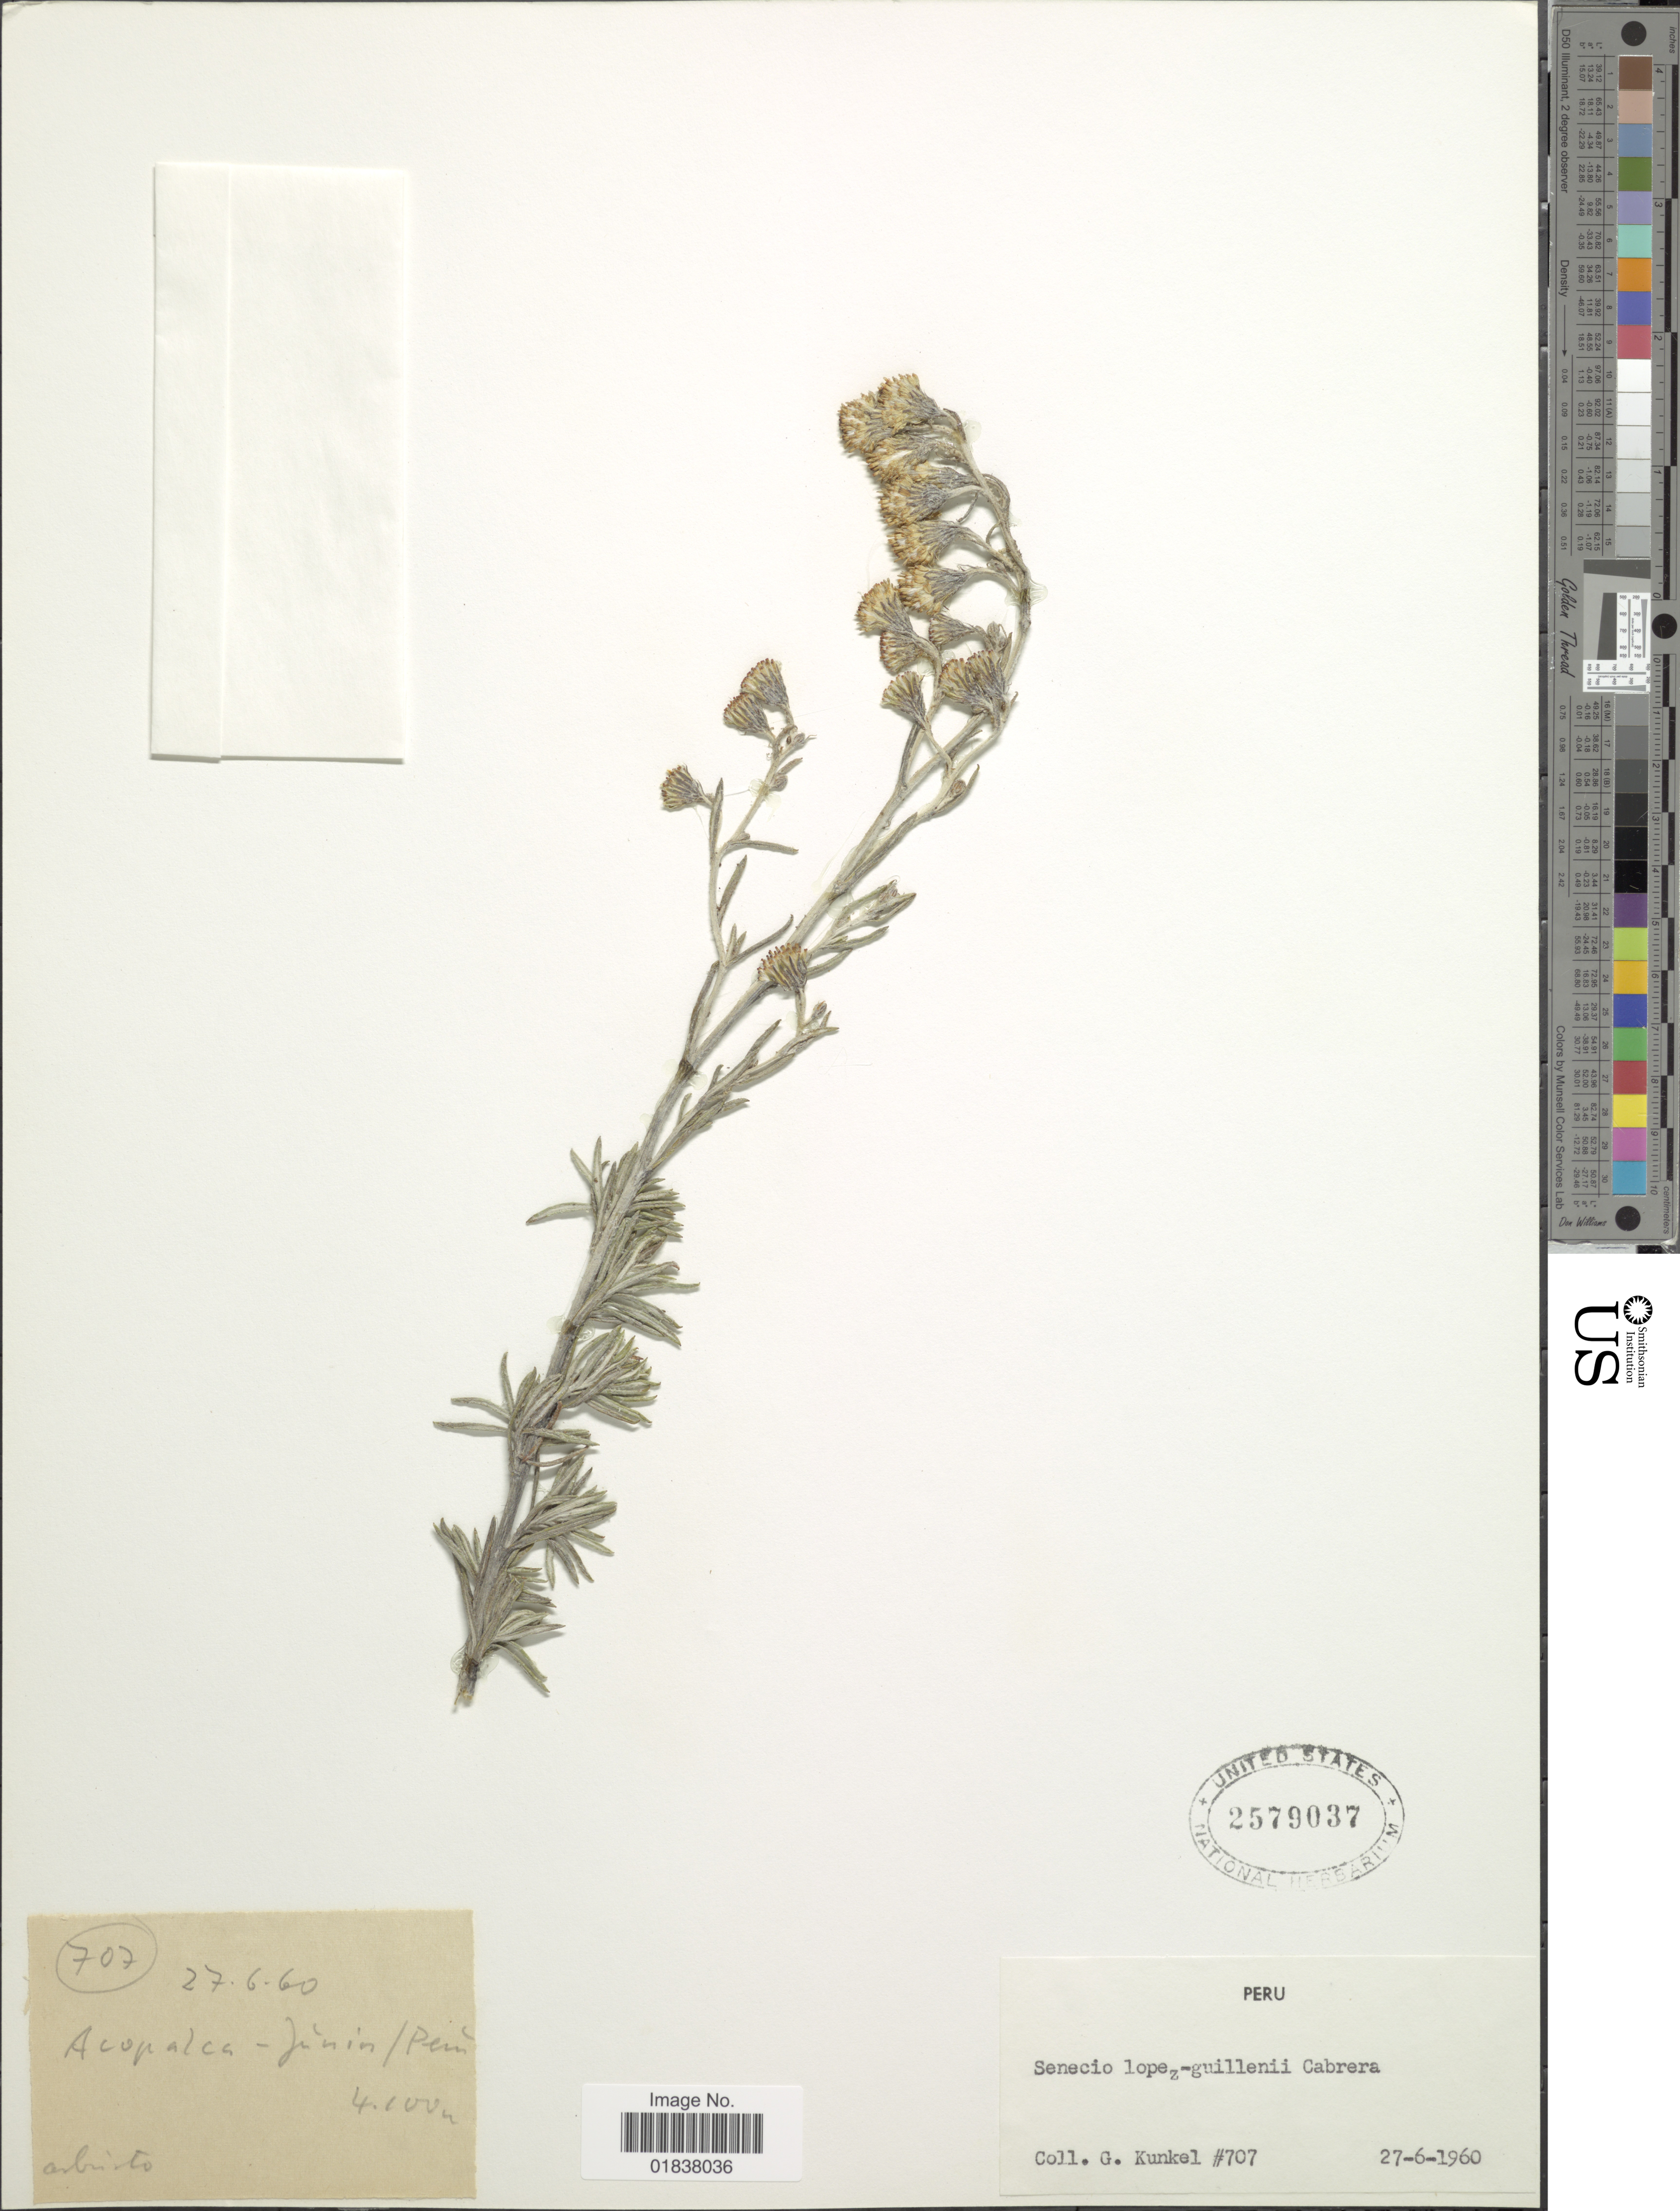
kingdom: Plantae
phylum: Tracheophyta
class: Magnoliopsida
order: Asterales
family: Asteraceae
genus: Senecio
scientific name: Senecio lopez-guillenii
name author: Cabrera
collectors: G. Kunkel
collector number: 707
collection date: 1960-06-27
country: Peru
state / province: Junín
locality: Acopalca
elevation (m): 4100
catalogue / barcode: US 2579037